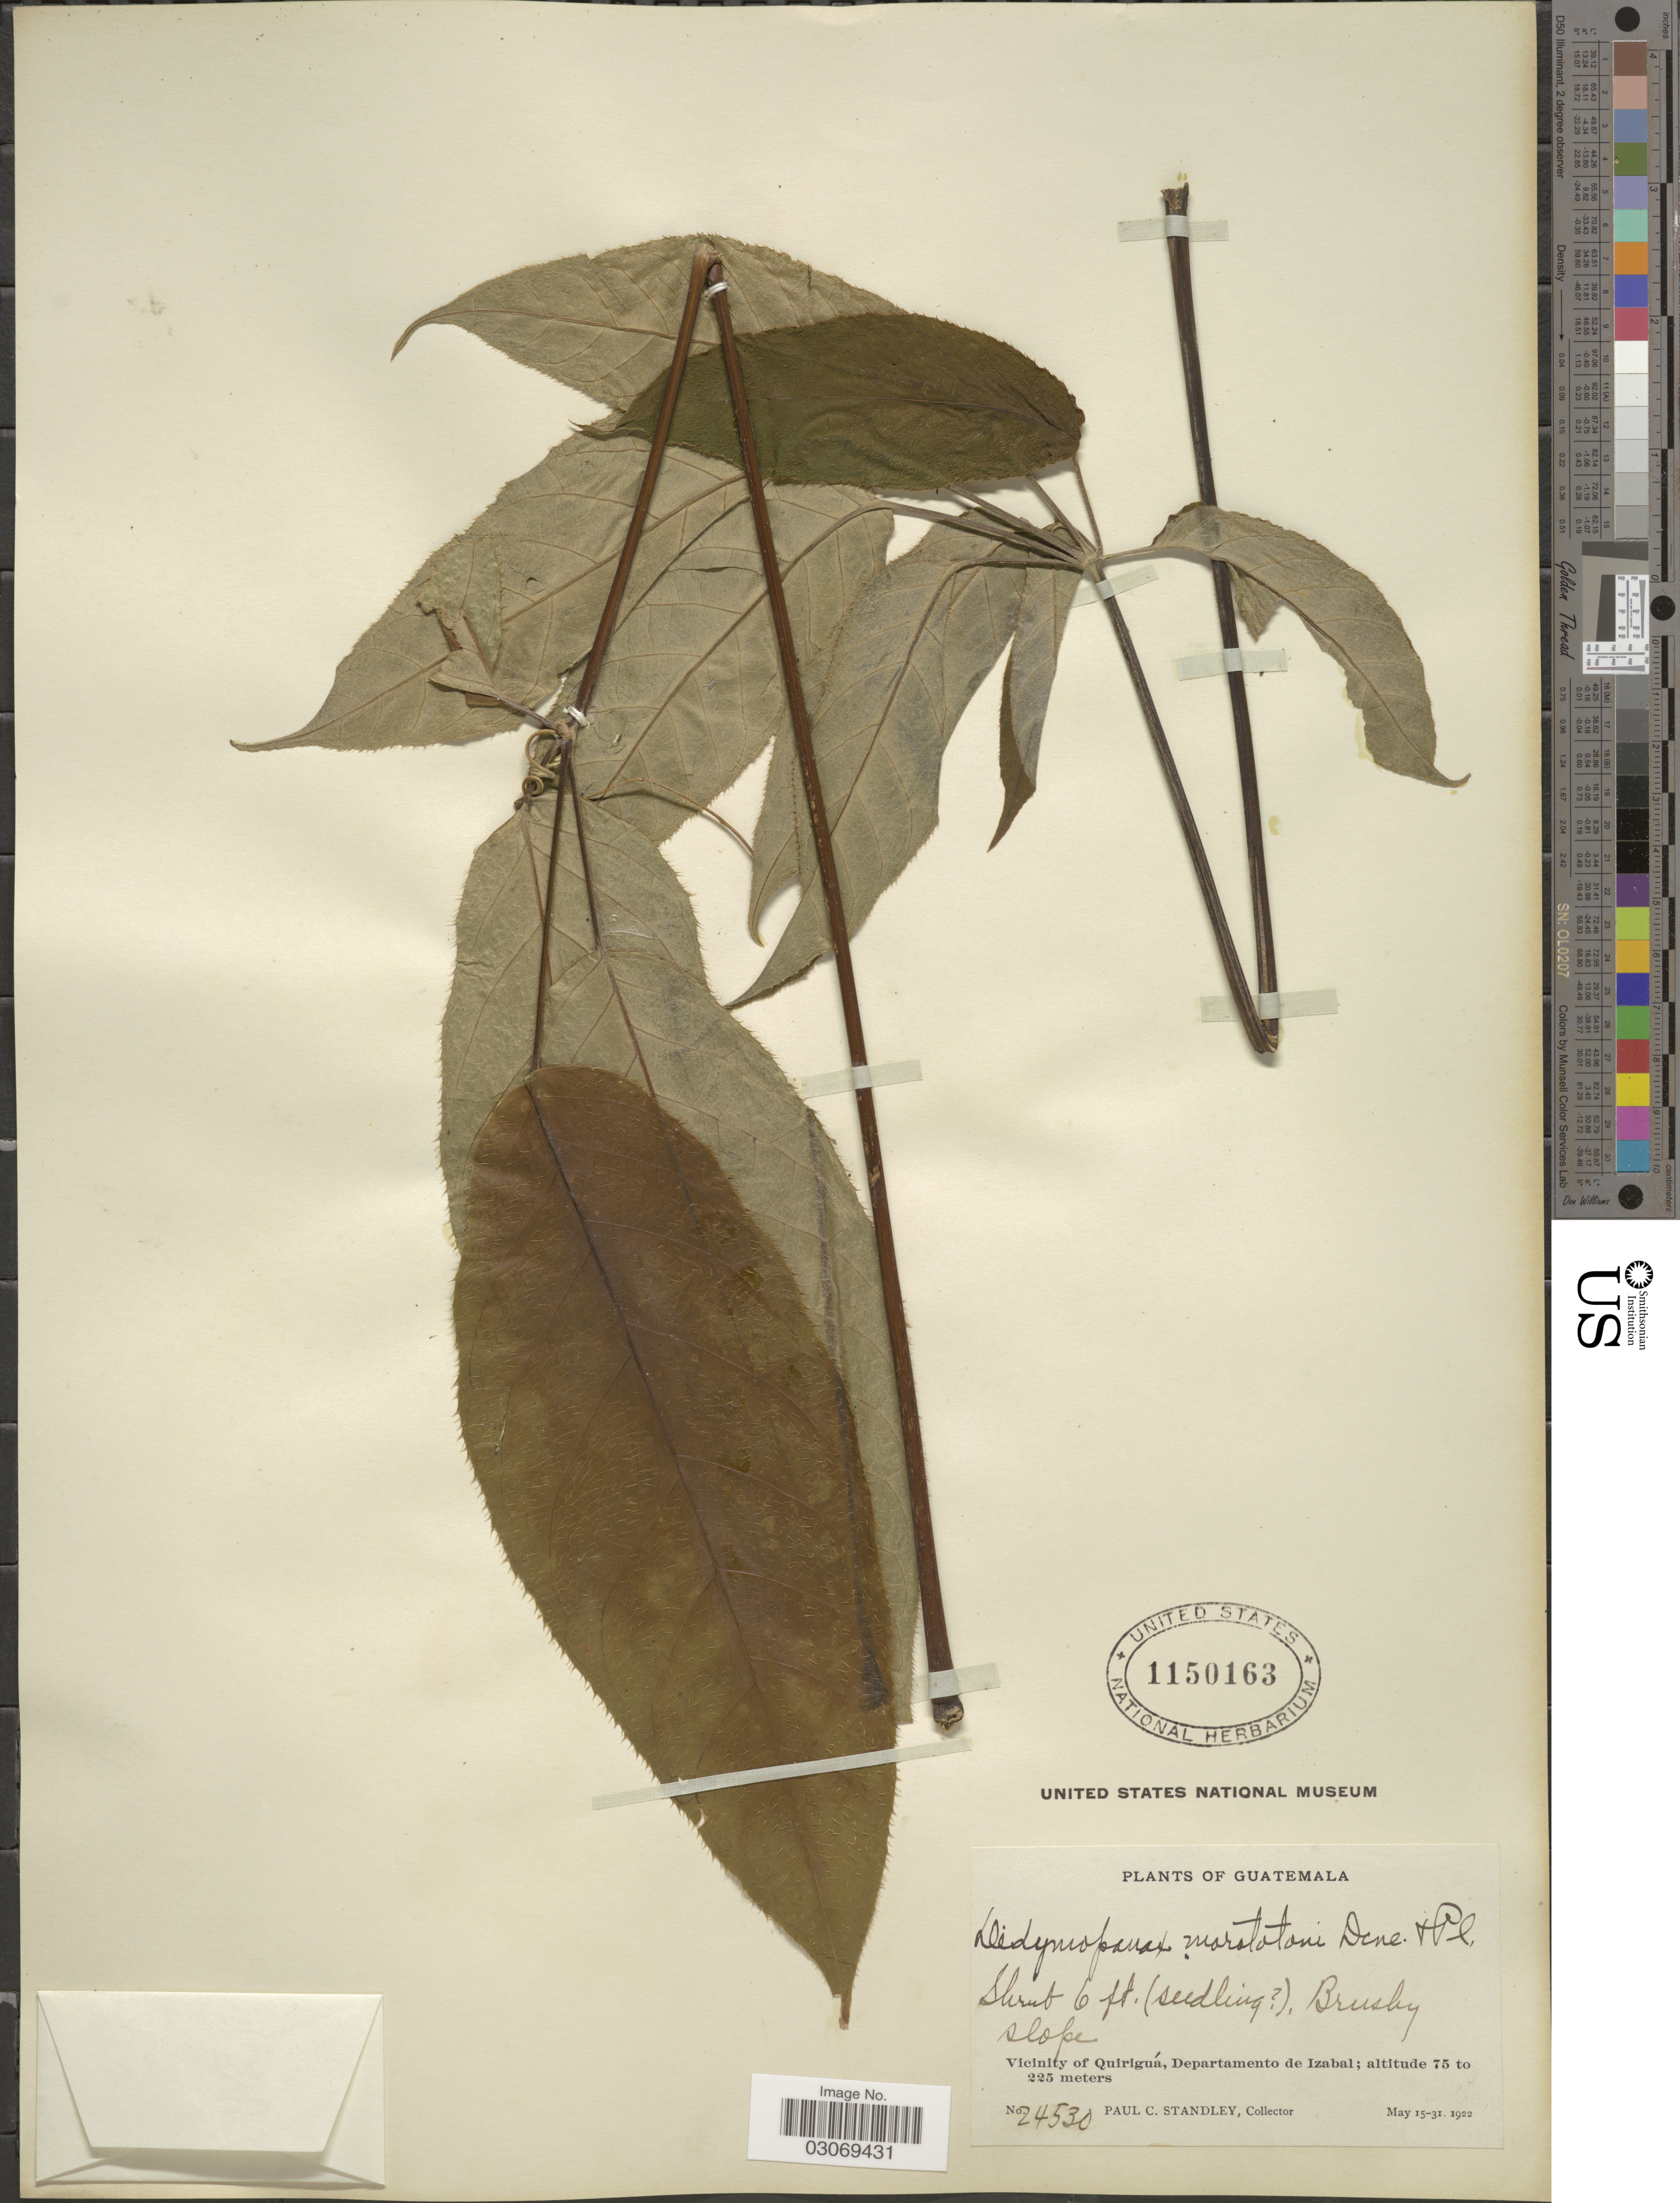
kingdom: Plantae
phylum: Tracheophyta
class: Magnoliopsida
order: Apiales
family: Araliaceae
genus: Schefflera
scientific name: Schefflera sp.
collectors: P. C. Standley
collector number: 24530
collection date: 1922-05-15/1922-05-31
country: Guatemala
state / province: Izabal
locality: Vicinity of Quiriguá, Departamento de Izabal.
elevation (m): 75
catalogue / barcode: US 1150163